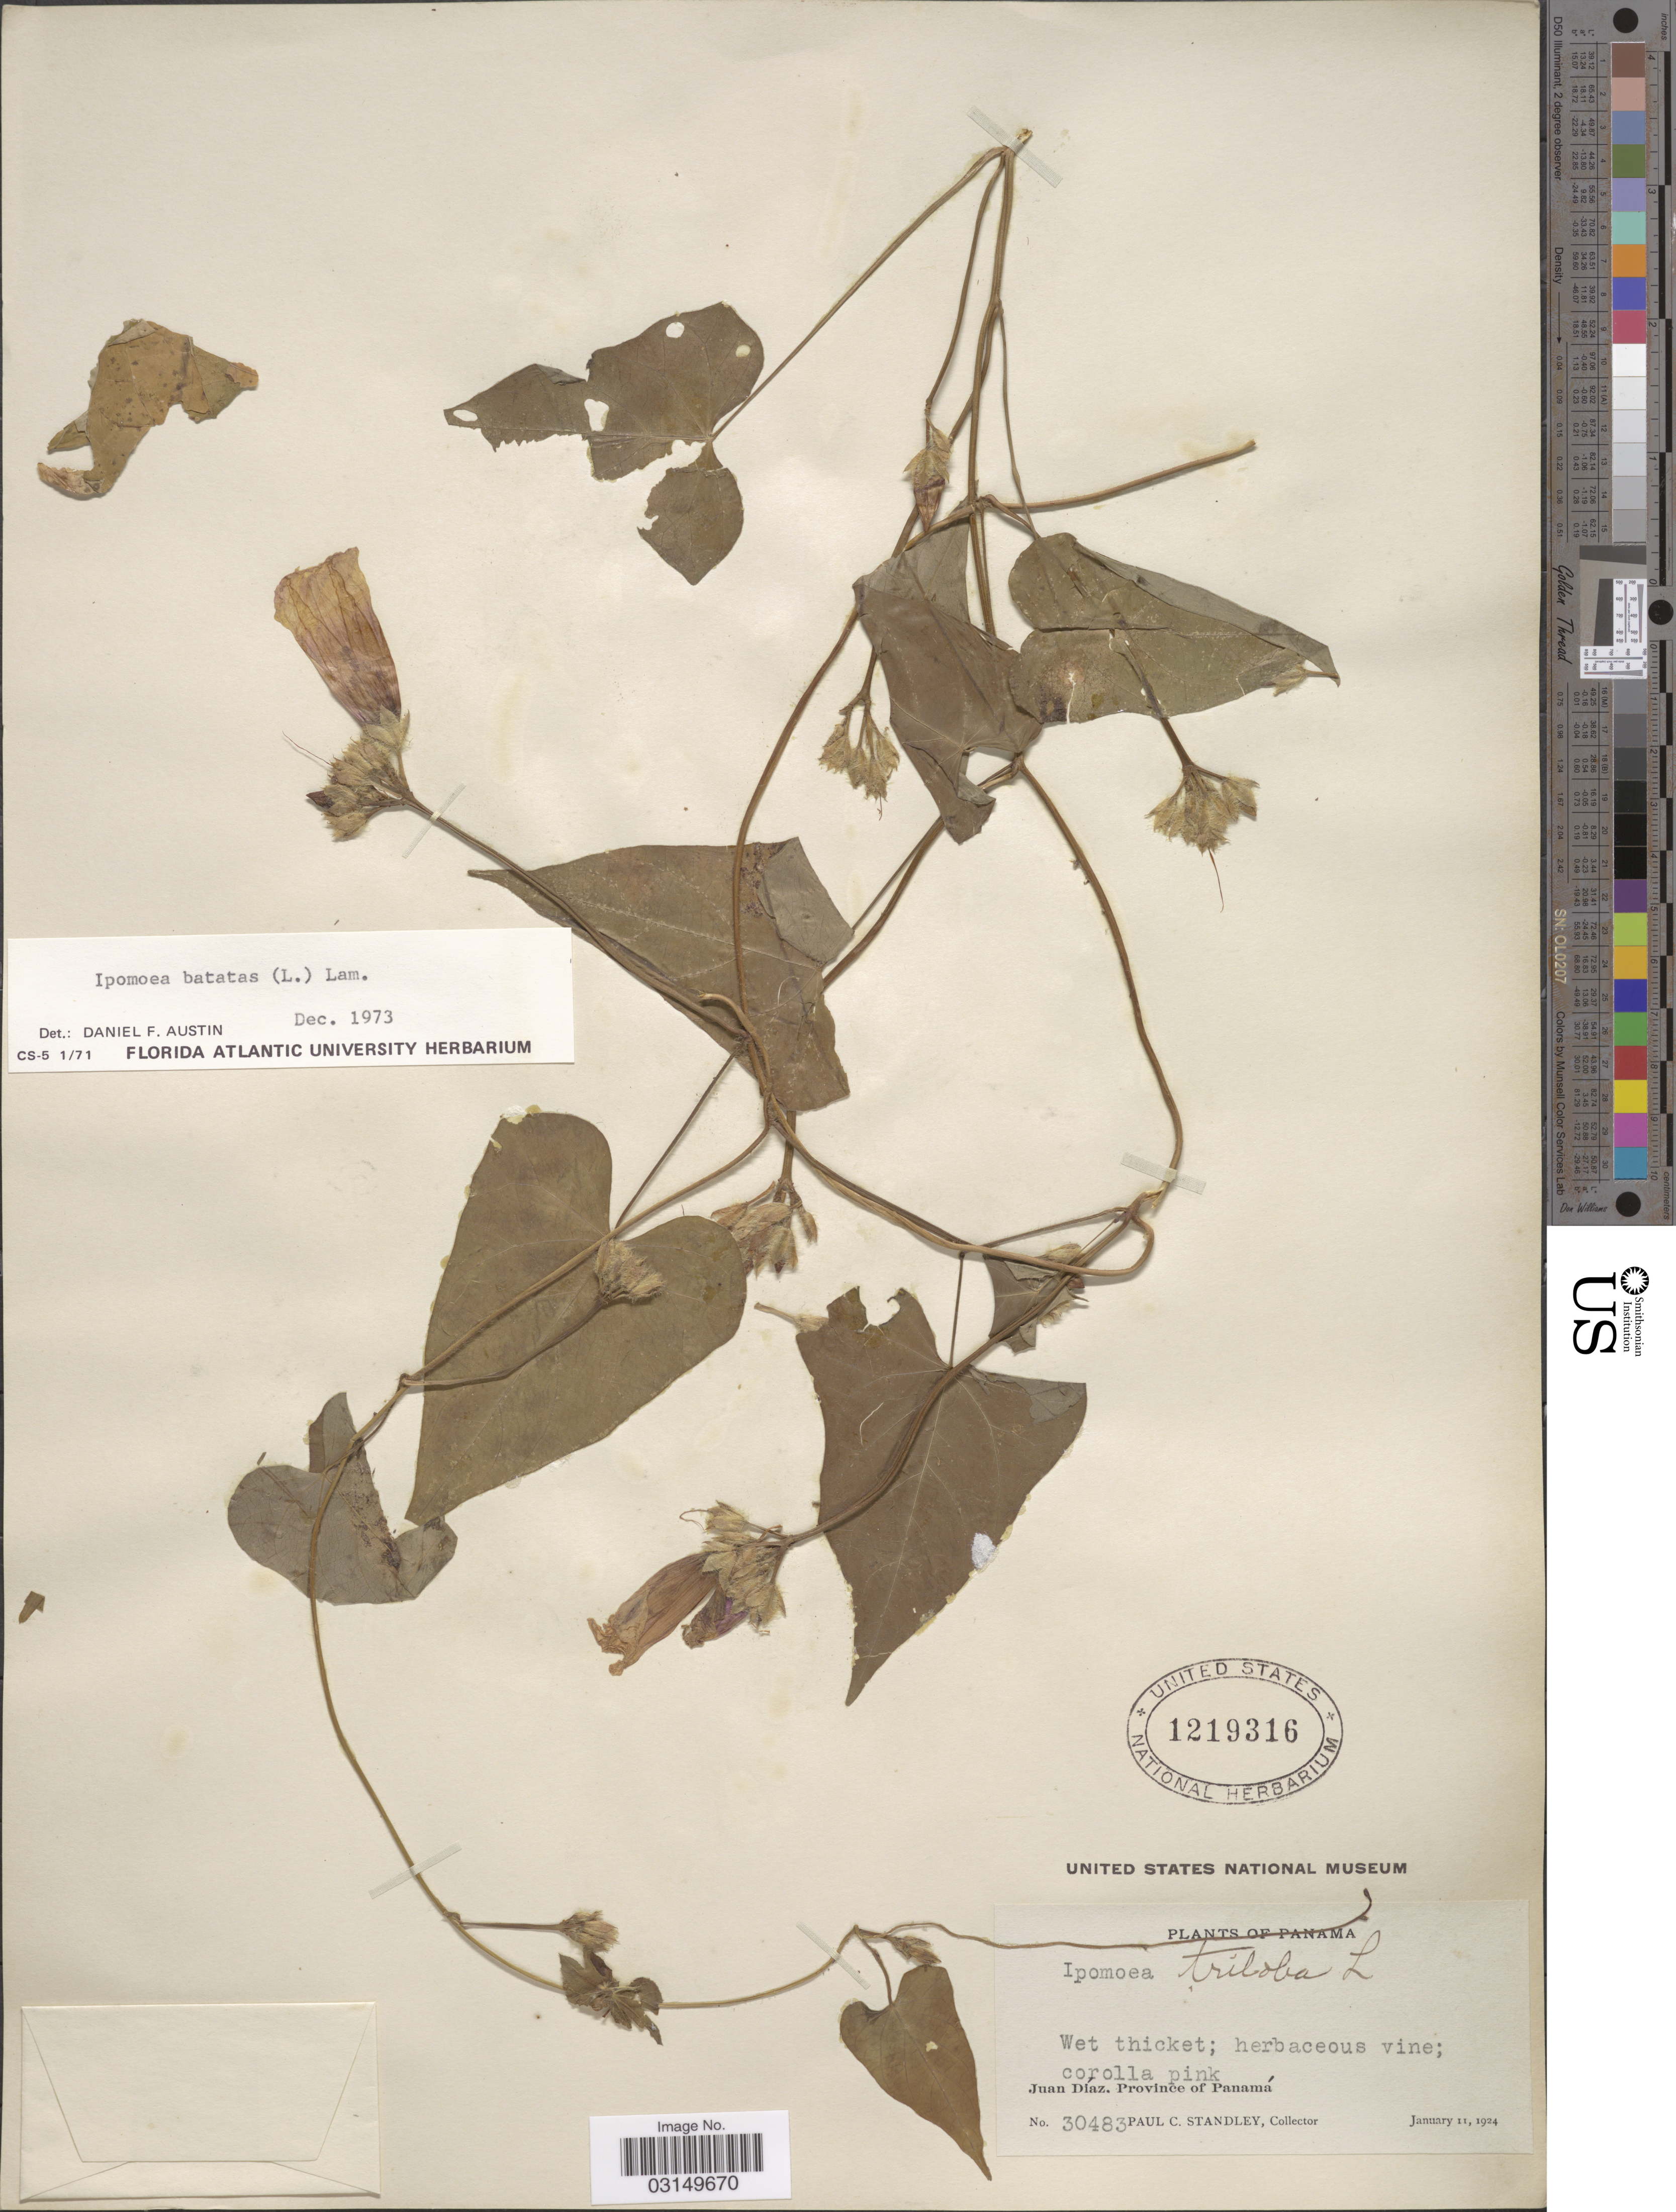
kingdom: Plantae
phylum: Tracheophyta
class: Magnoliopsida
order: Solanales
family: Convolvulaceae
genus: Ipomoea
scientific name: Ipomoea batatas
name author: (L.) Lam.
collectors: P. C. Standley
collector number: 30483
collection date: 1924-01-11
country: Panama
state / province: Panamá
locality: Juan Díaz.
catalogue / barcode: US 1219316